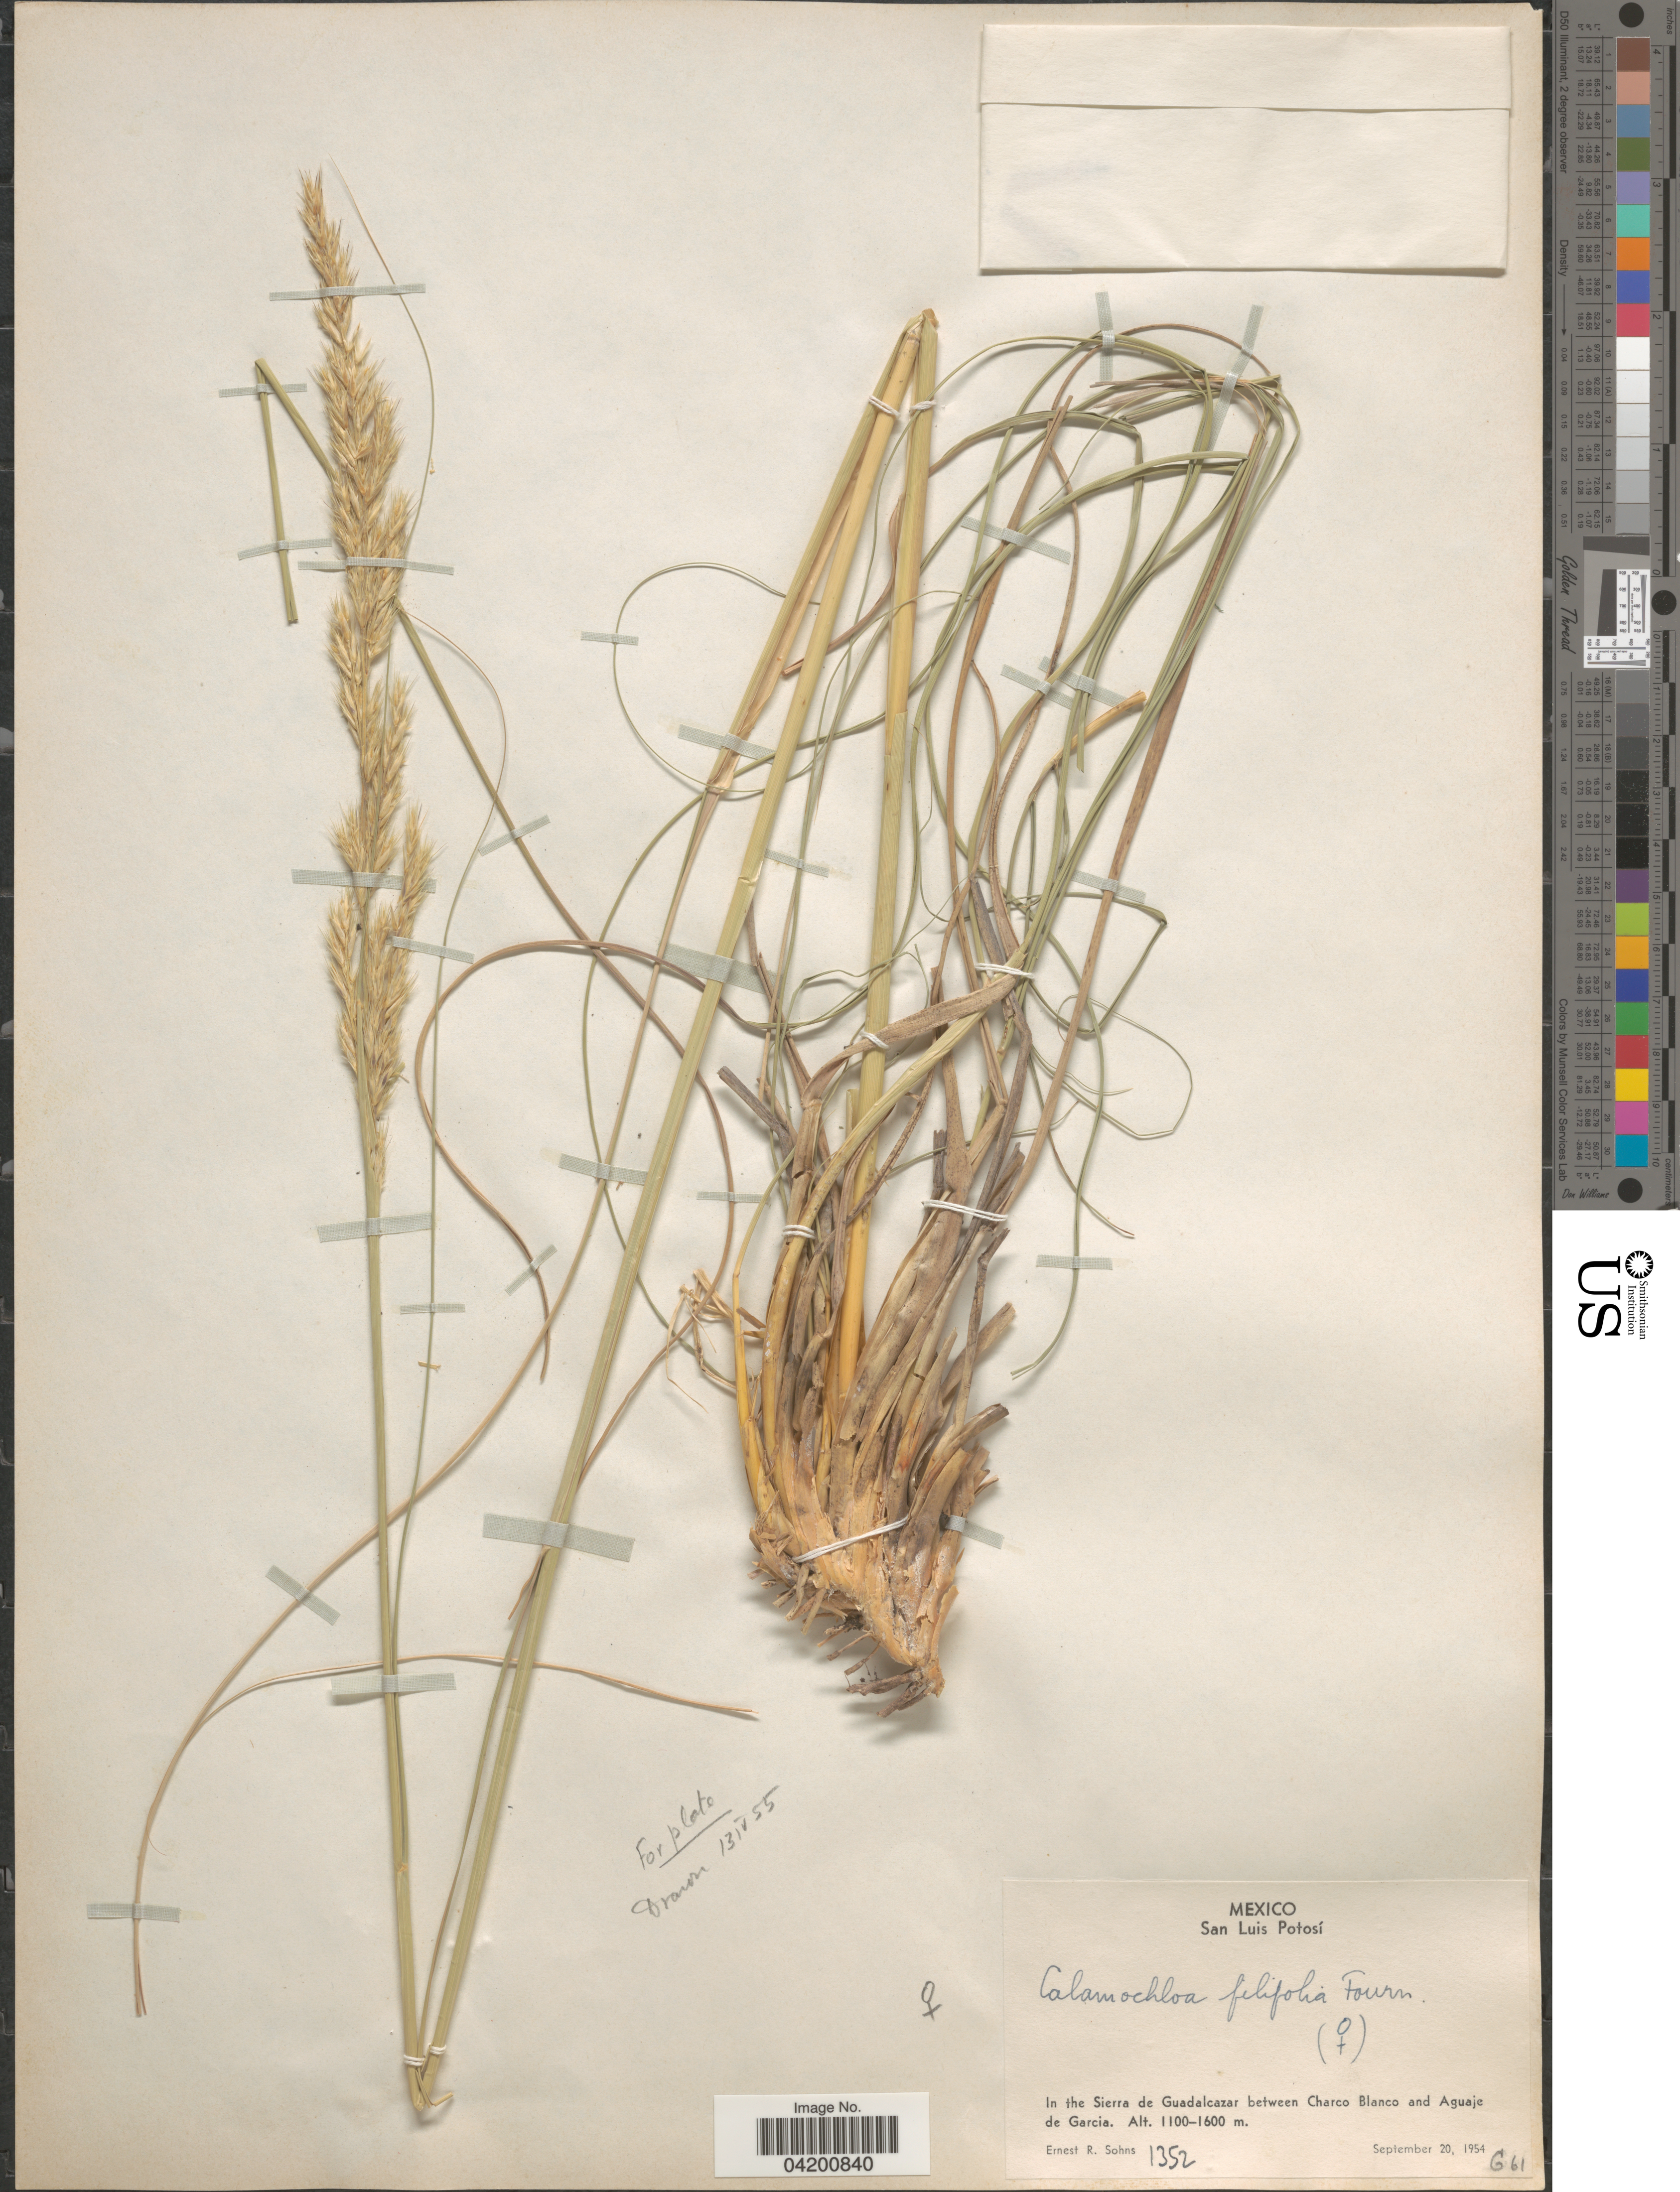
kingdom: Plantae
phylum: Tracheophyta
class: Liliopsida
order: Poales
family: Poaceae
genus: Sohnsia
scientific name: Sohnsia filifolia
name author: (E. Fourn.) Airy Shaw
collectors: E. R. Sohns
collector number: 1352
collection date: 1954-09-20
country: Mexico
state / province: San Luis Potosí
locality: In the Sierra de Guadalcazar between Charco Blanco and Aguaje de Garcia.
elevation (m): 1100